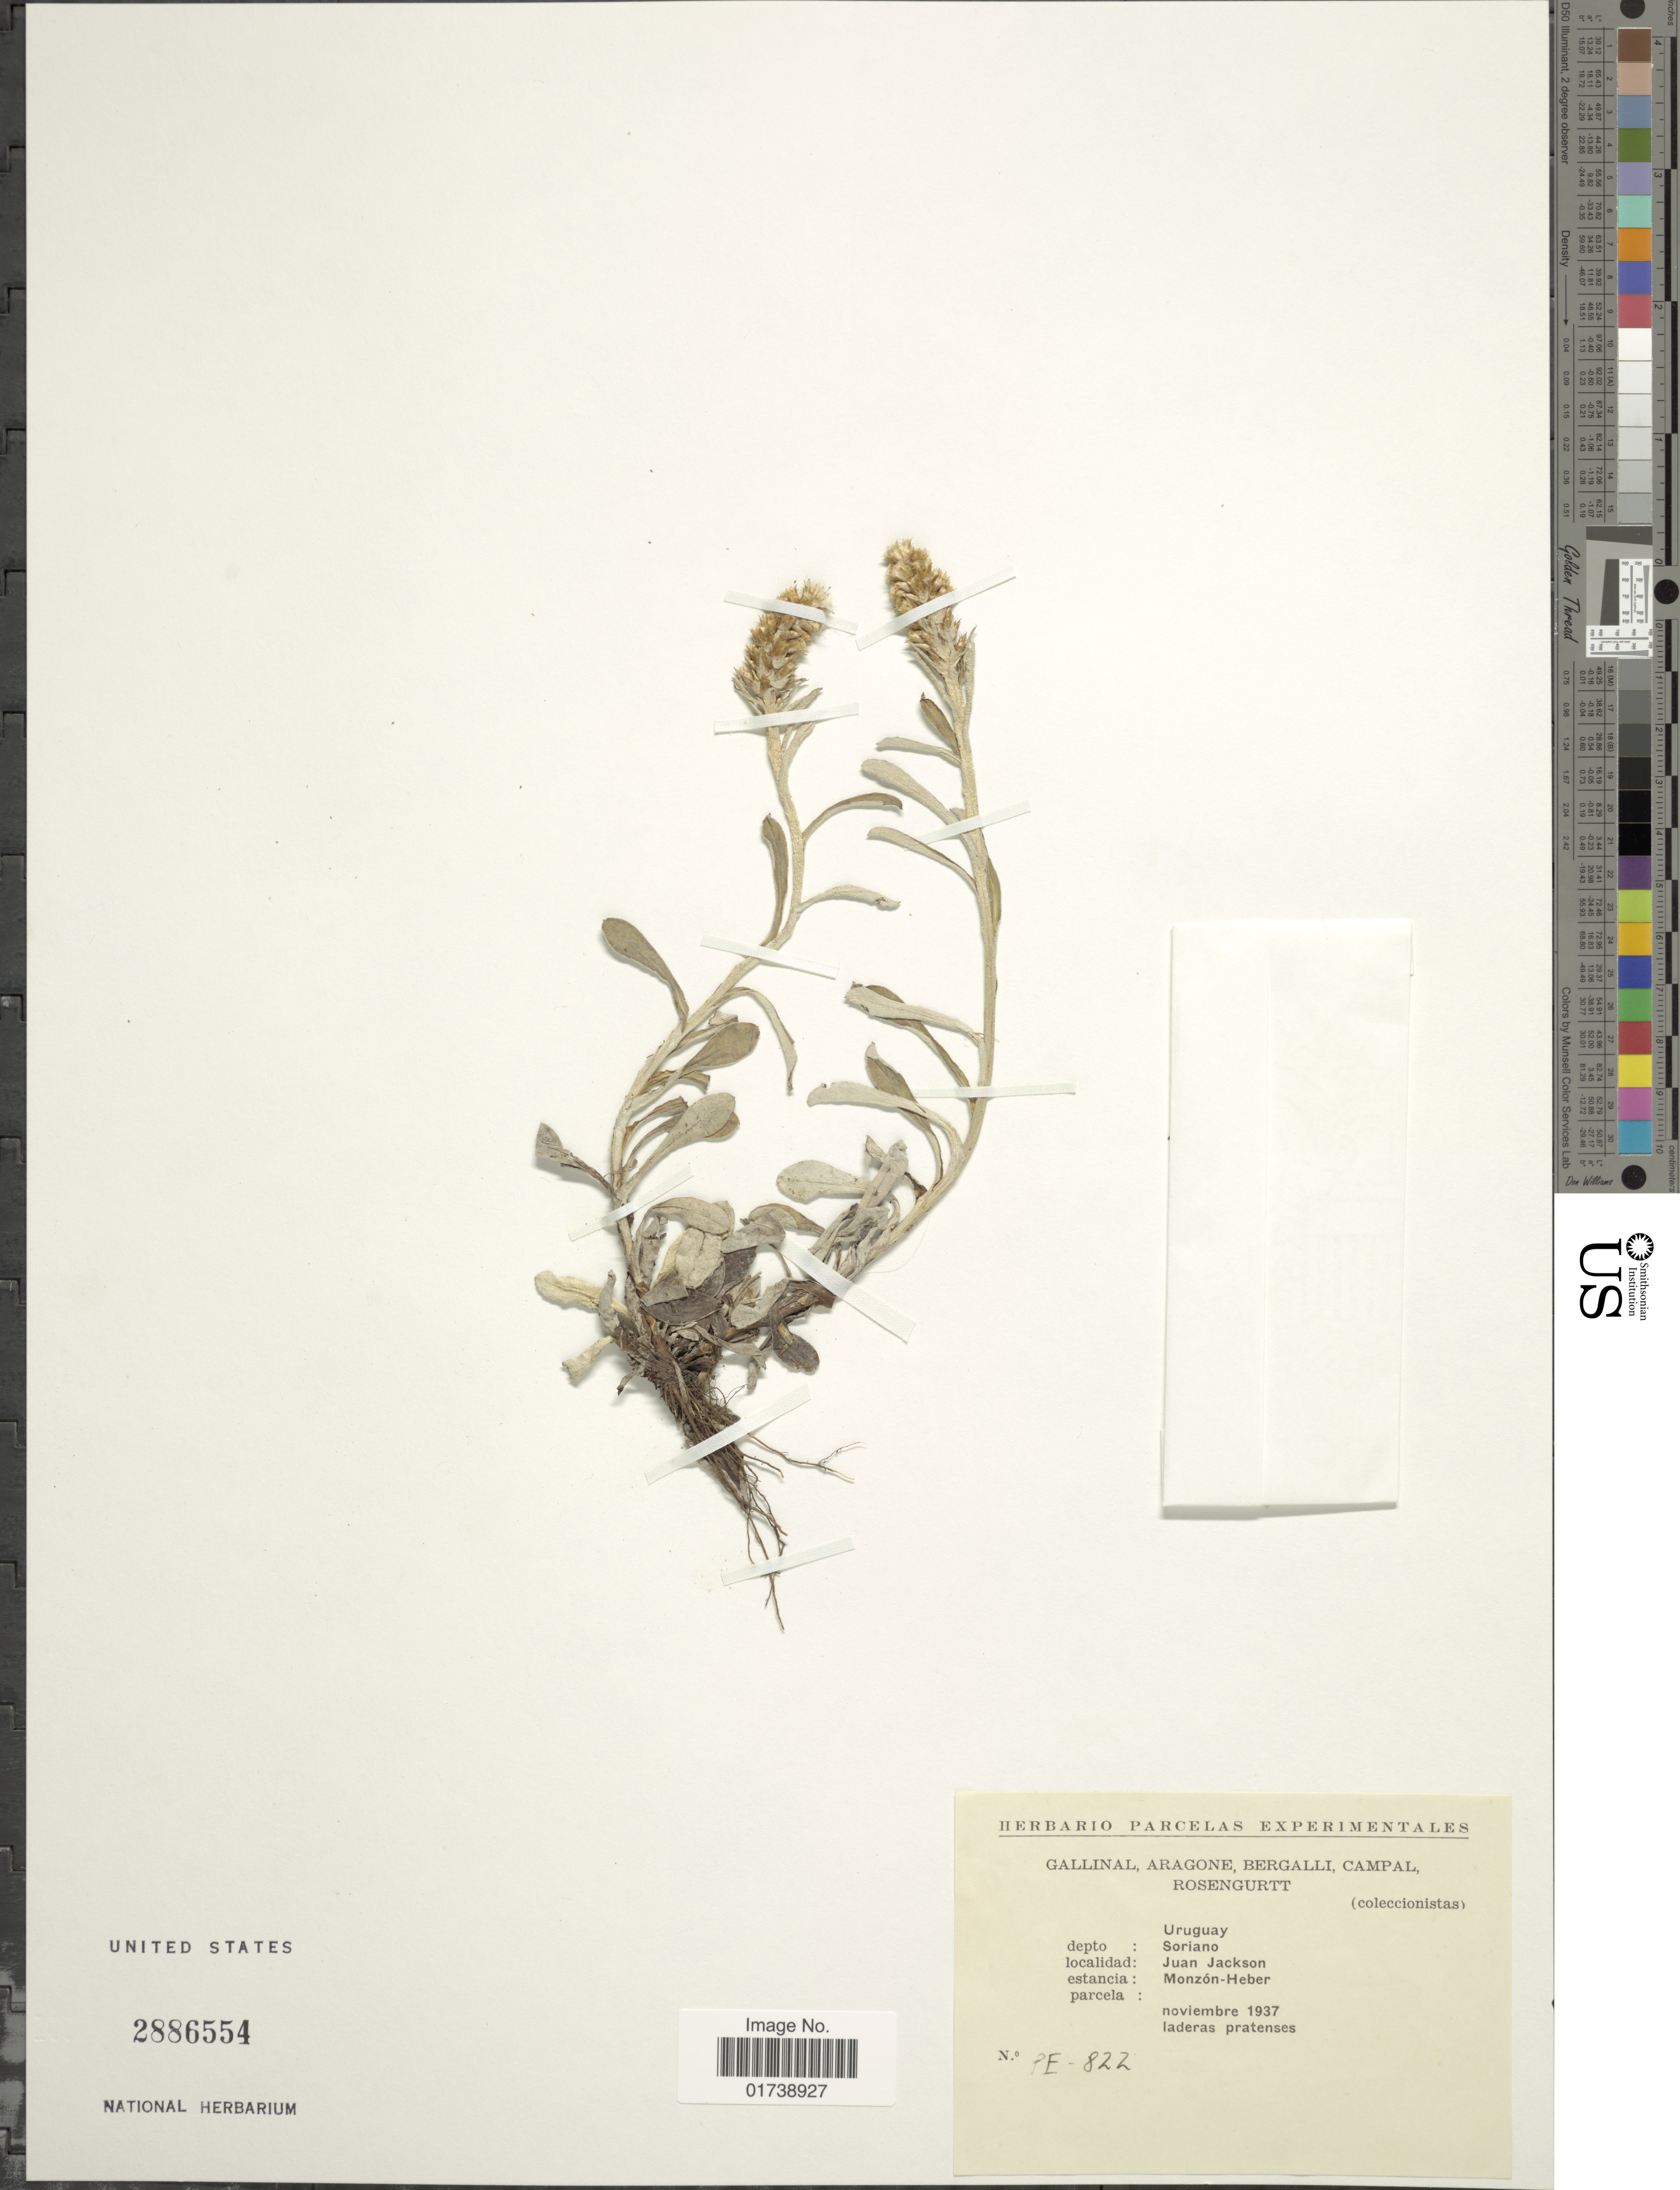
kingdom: Plantae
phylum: Tracheophyta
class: Magnoliopsida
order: Asterales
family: Asteraceae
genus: Gamochaeta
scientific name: Gamochaeta sp.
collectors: -. Gallinal, -- Aragone, -- Bergalli, -- Campal & Rosengurtt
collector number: PE-822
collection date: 1937-11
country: Uruguay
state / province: Soriano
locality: Juan Jackson, estancia Monzon-Heber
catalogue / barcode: US 2886554